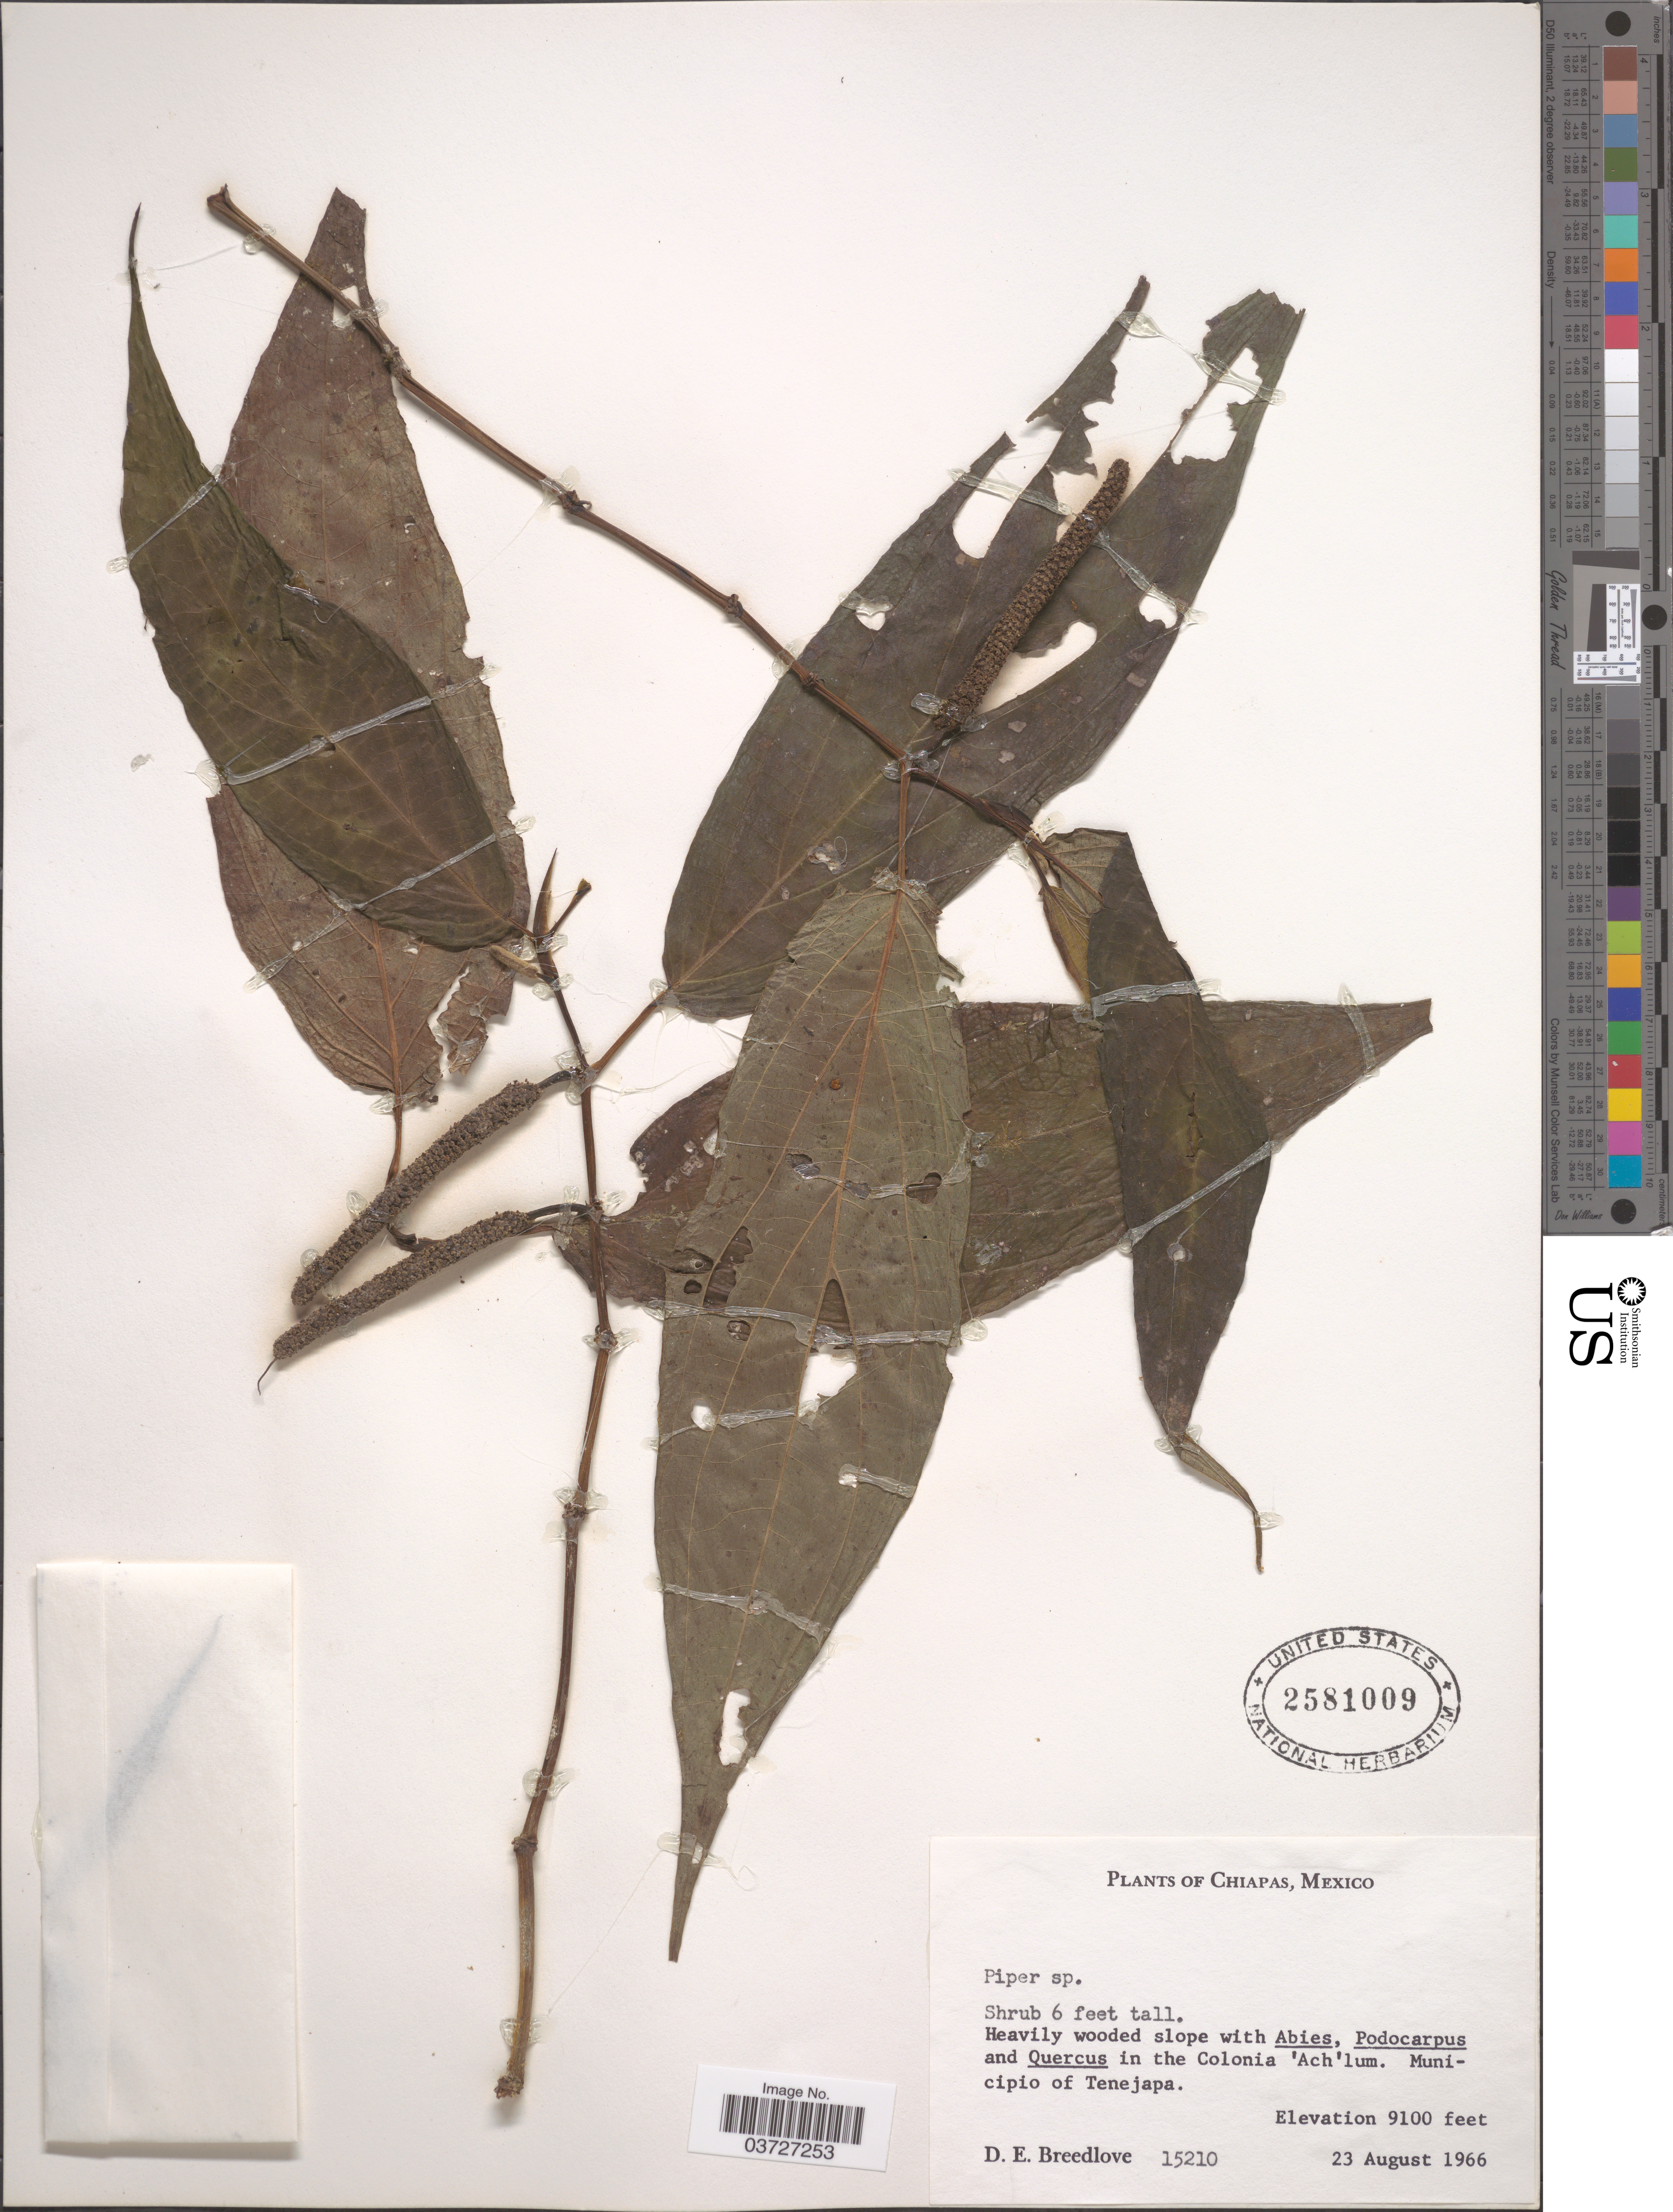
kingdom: Plantae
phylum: Tracheophyta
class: Magnoliopsida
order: Piperales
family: Piperaceae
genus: Piper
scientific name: Piper sp.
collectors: D. E. Breedlove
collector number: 15210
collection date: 1966-08-23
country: Mexico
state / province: Chiapas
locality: In the Colonia 'Ach'lum. Municipo of Tenejapa.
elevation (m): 2774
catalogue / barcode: US 2581009